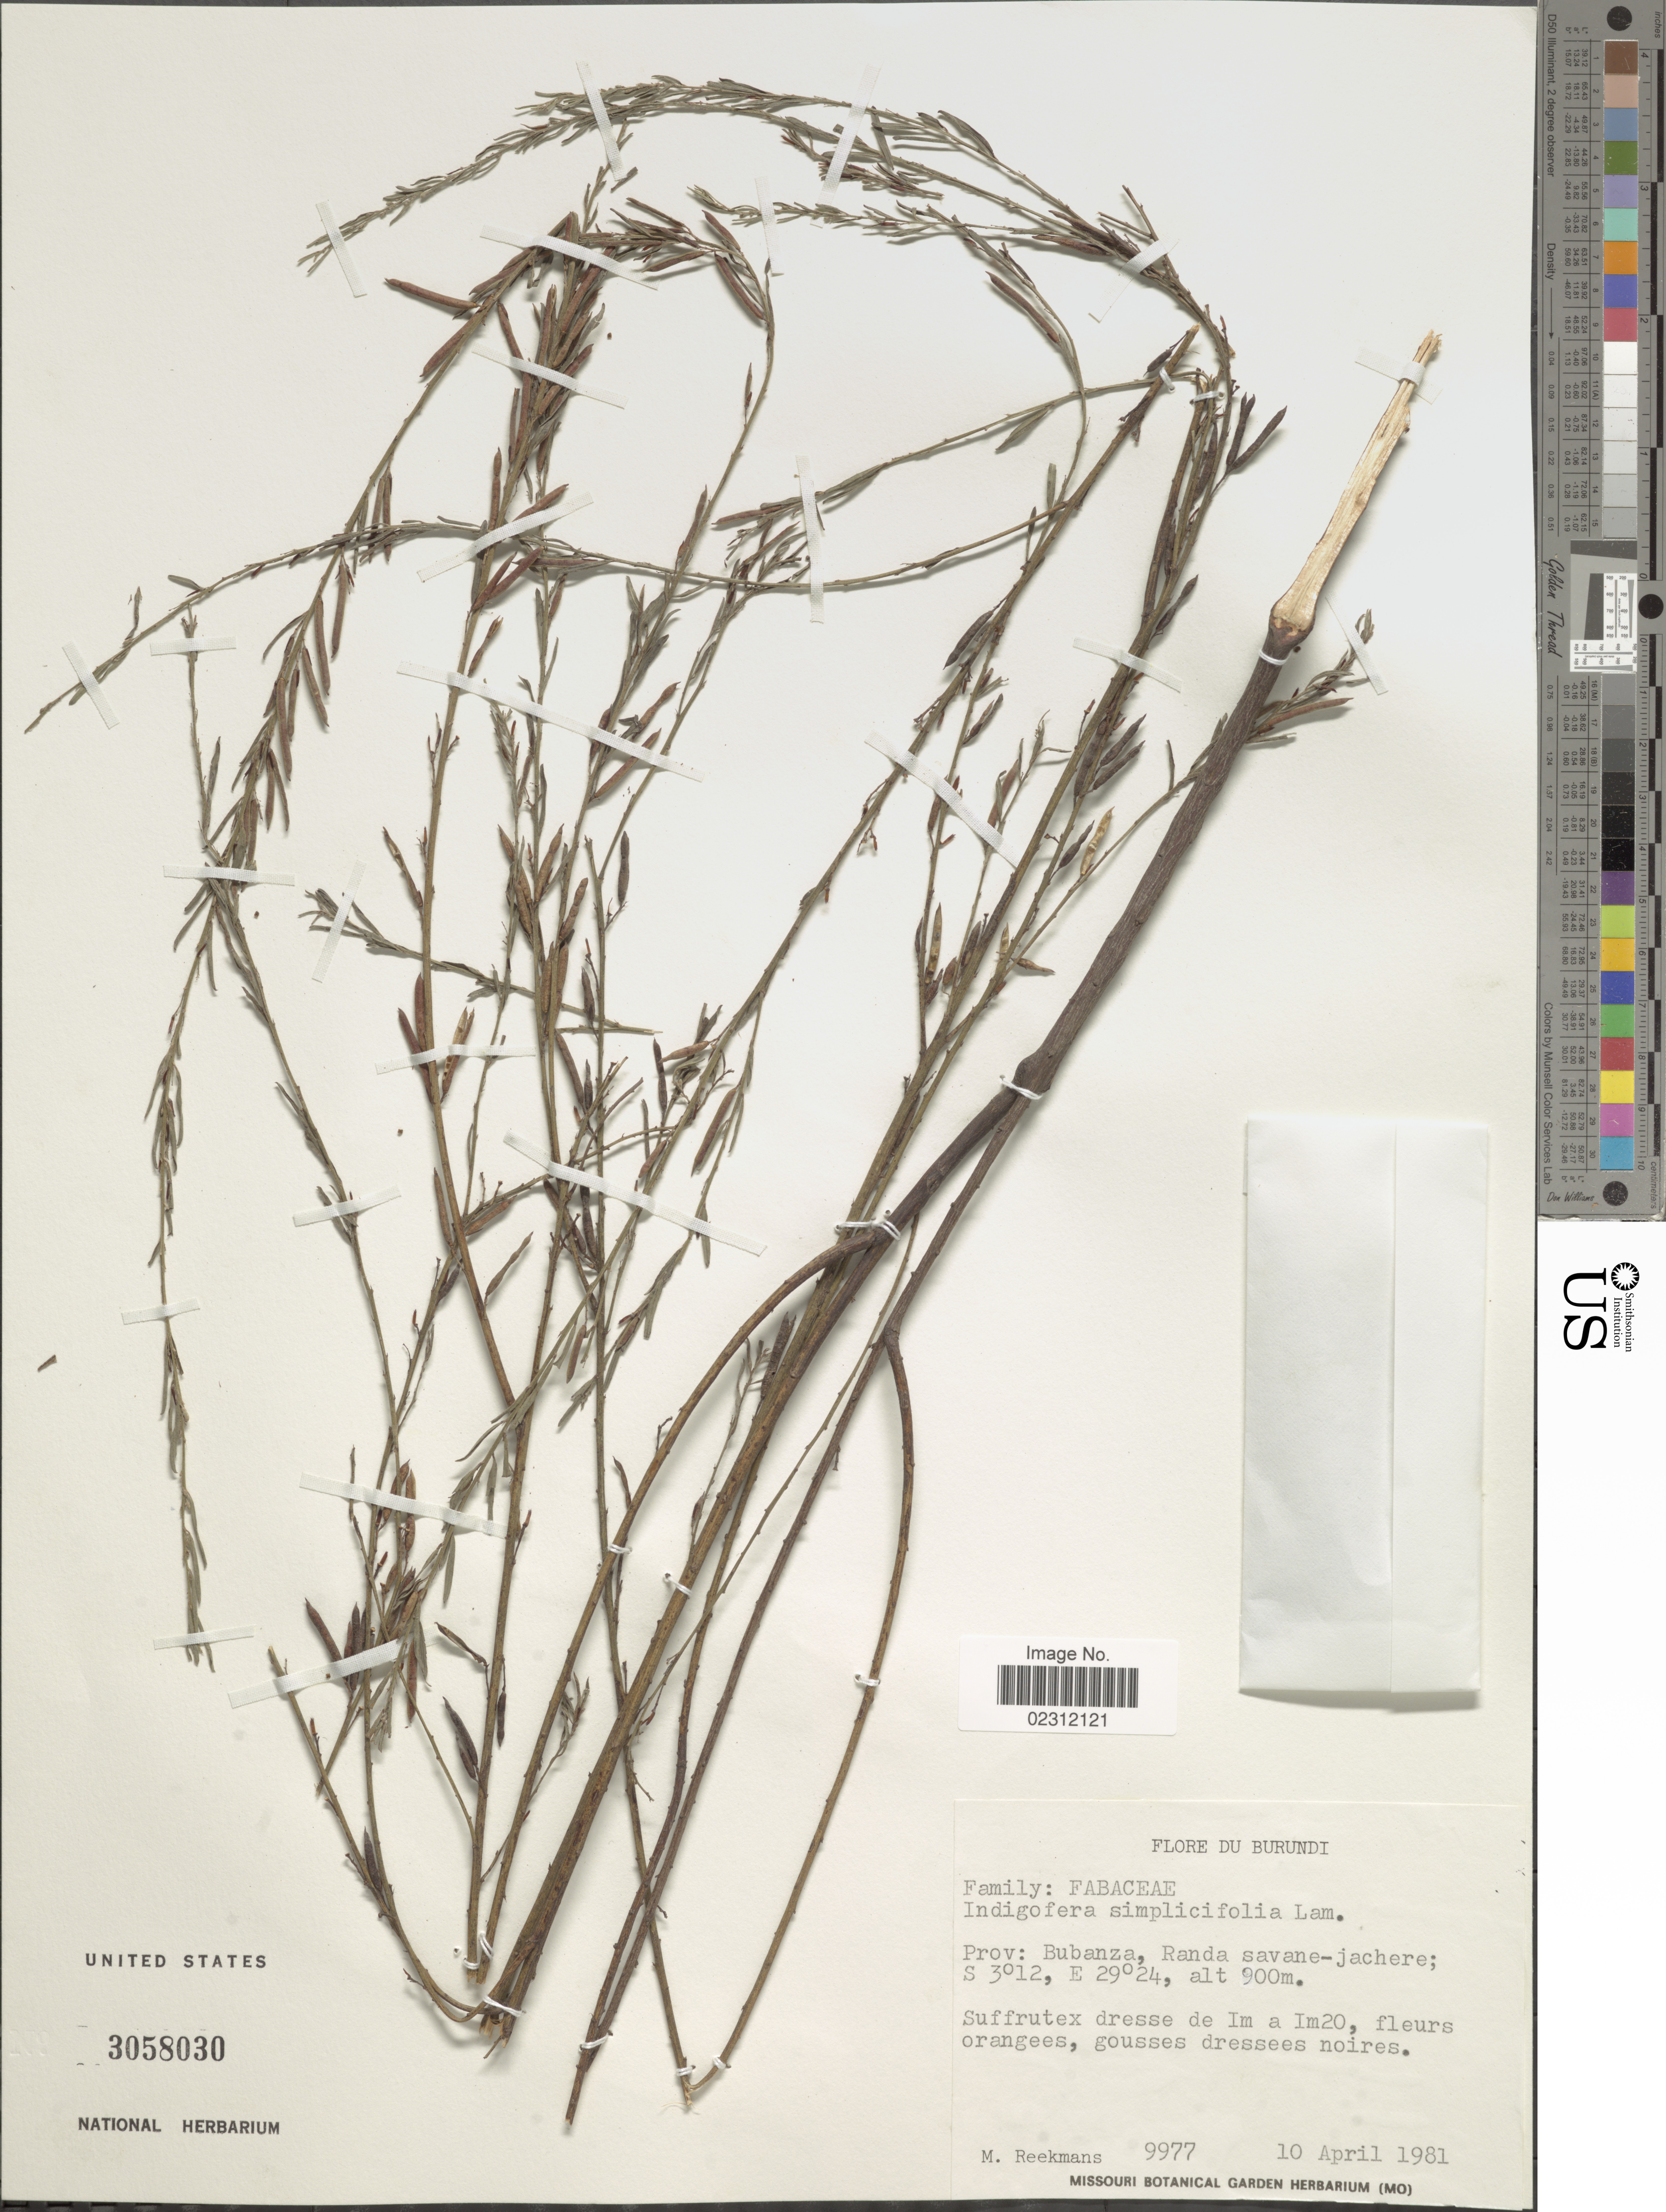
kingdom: Plantae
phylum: Tracheophyta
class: Magnoliopsida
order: Fabales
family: Fabaceae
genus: Indigofera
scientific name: Indigofera simplicifolia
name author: Lam.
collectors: M. Reekmans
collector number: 9977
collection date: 1981-04-10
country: Burundi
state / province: Bubanza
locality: Randa savane-jachere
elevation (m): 900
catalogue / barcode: US 3058030